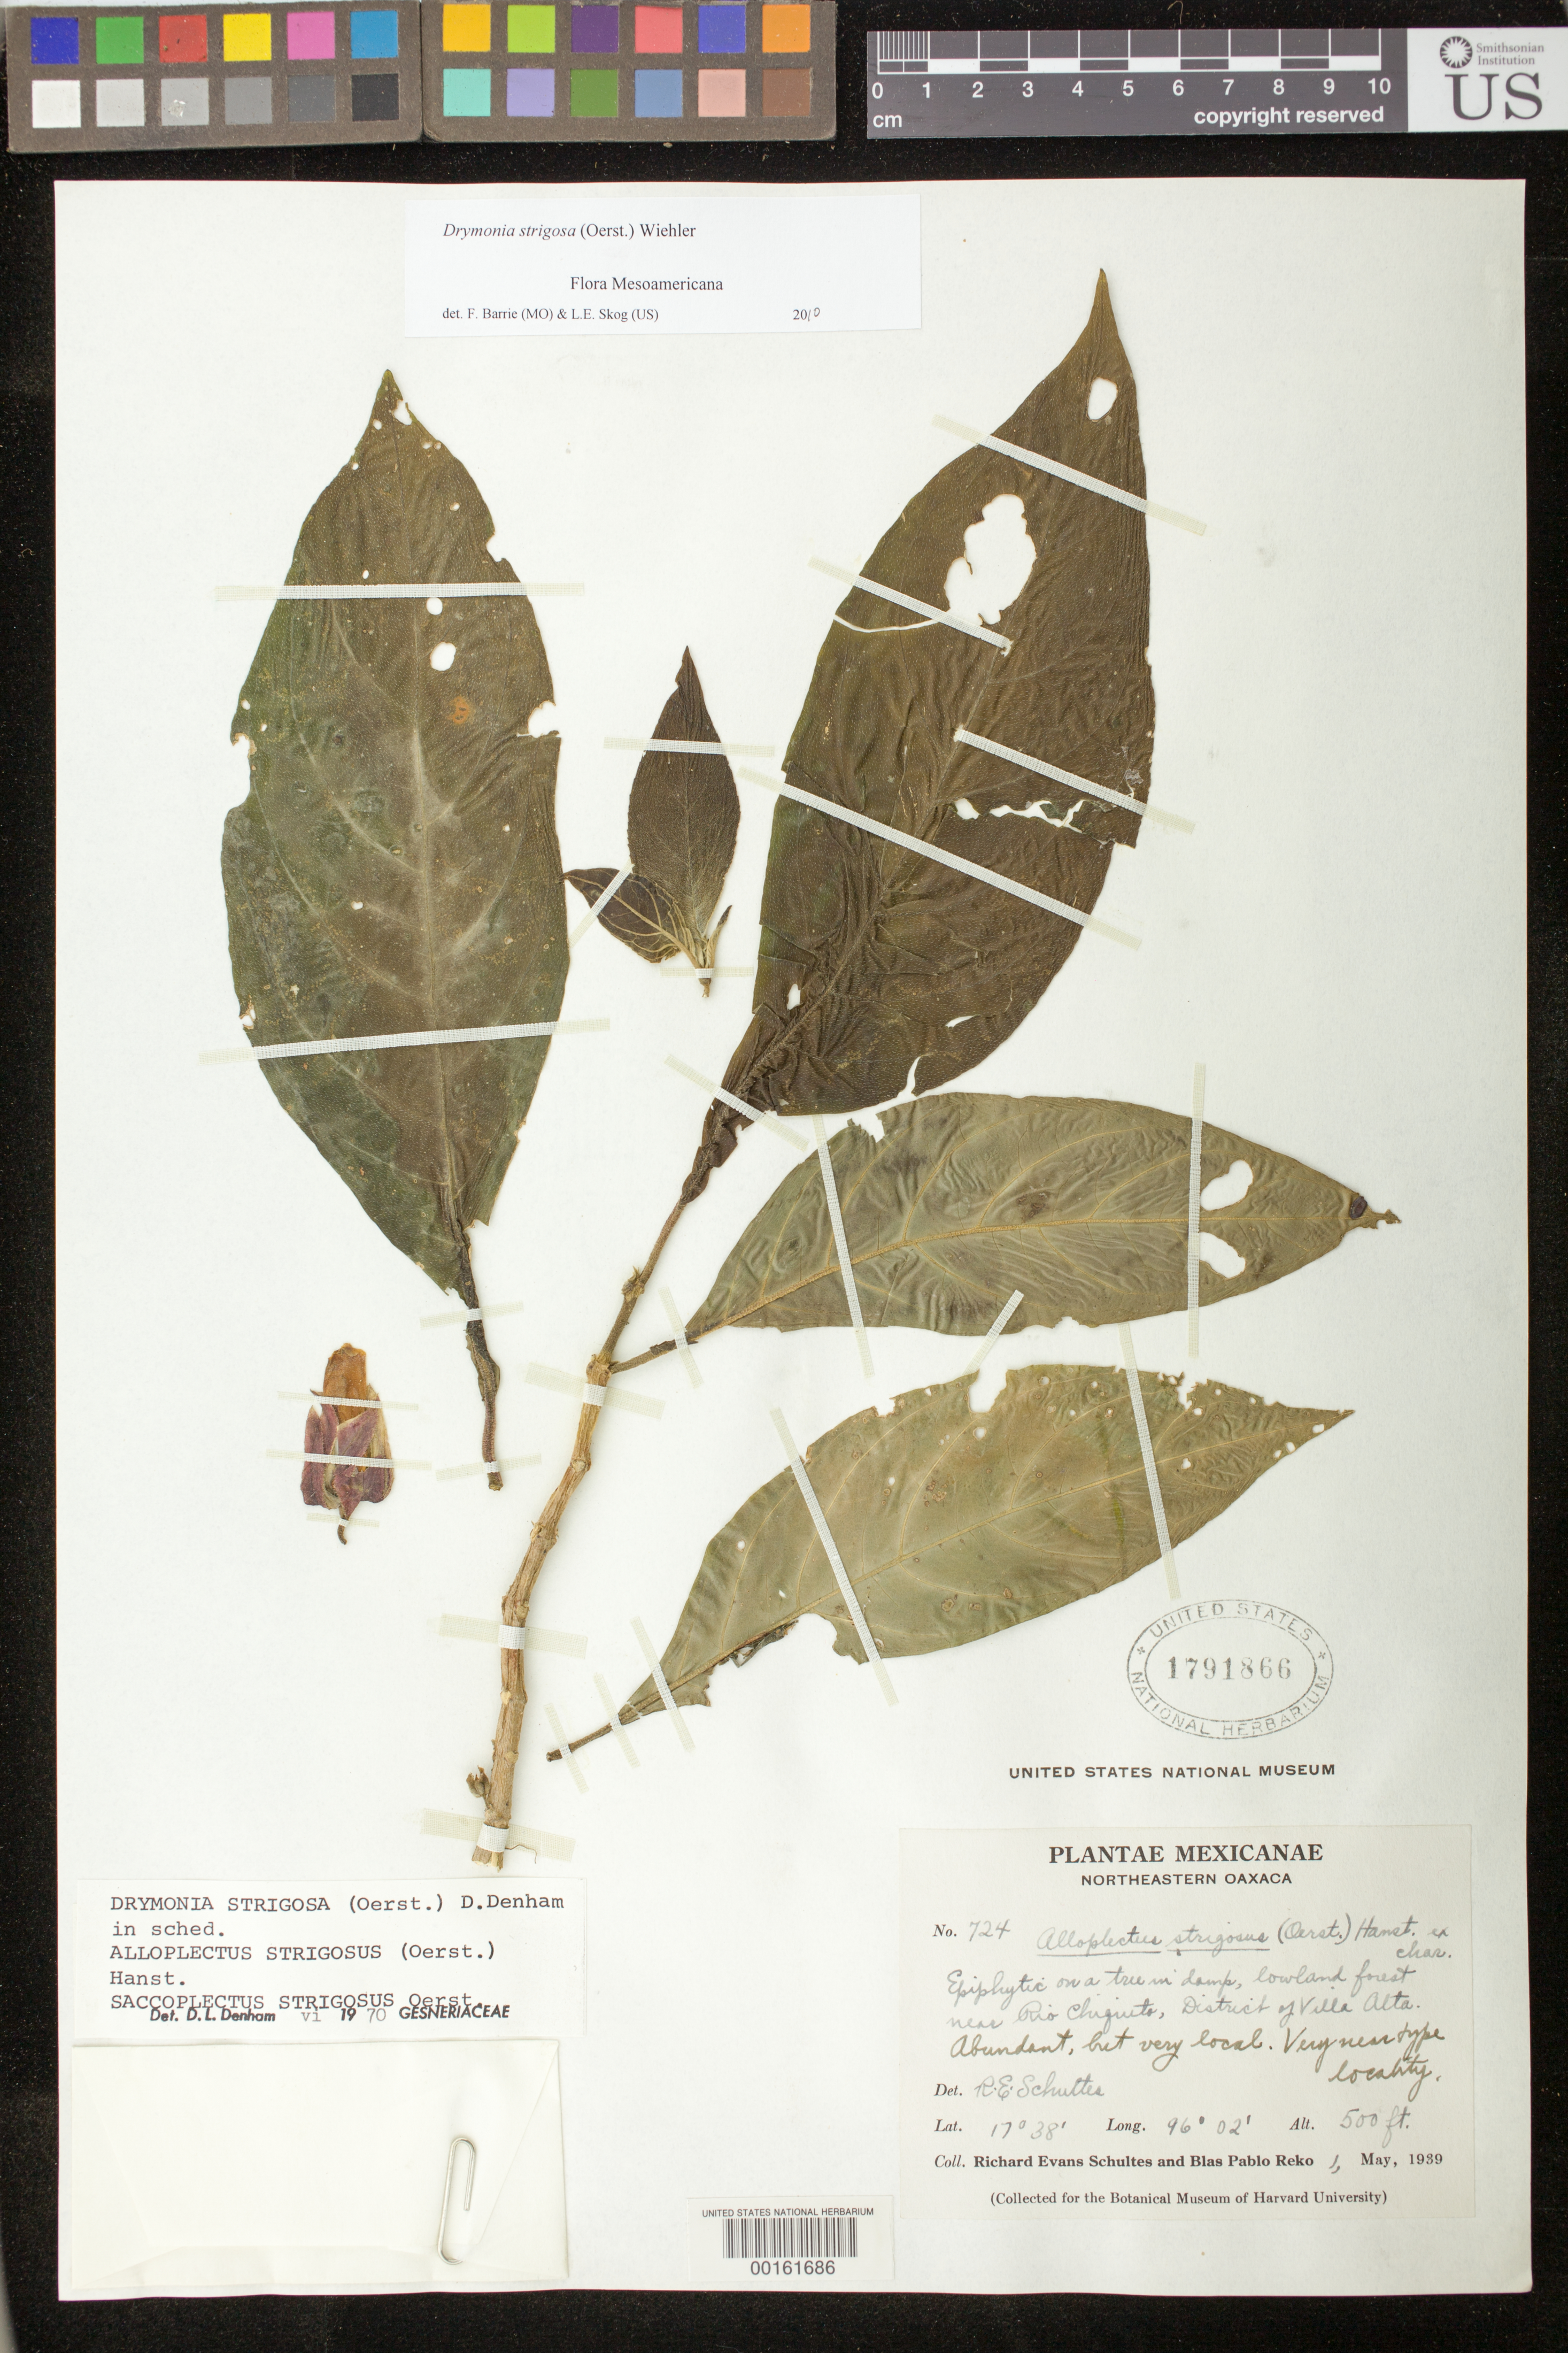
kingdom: Plantae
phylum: Tracheophyta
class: Magnoliopsida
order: Lamiales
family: Gesneriaceae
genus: Drymonia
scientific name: Drymonia strigosa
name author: (Oerst.) Wiehler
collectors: R. E. Schultes & B. P. Reko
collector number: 724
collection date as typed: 01 May 1939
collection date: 1939-05-01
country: Mexico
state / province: Oaxaca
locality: Near Rio Chiquito, district of Villa alta, very near type locality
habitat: Damp, lowland forest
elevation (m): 152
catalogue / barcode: US 1791866